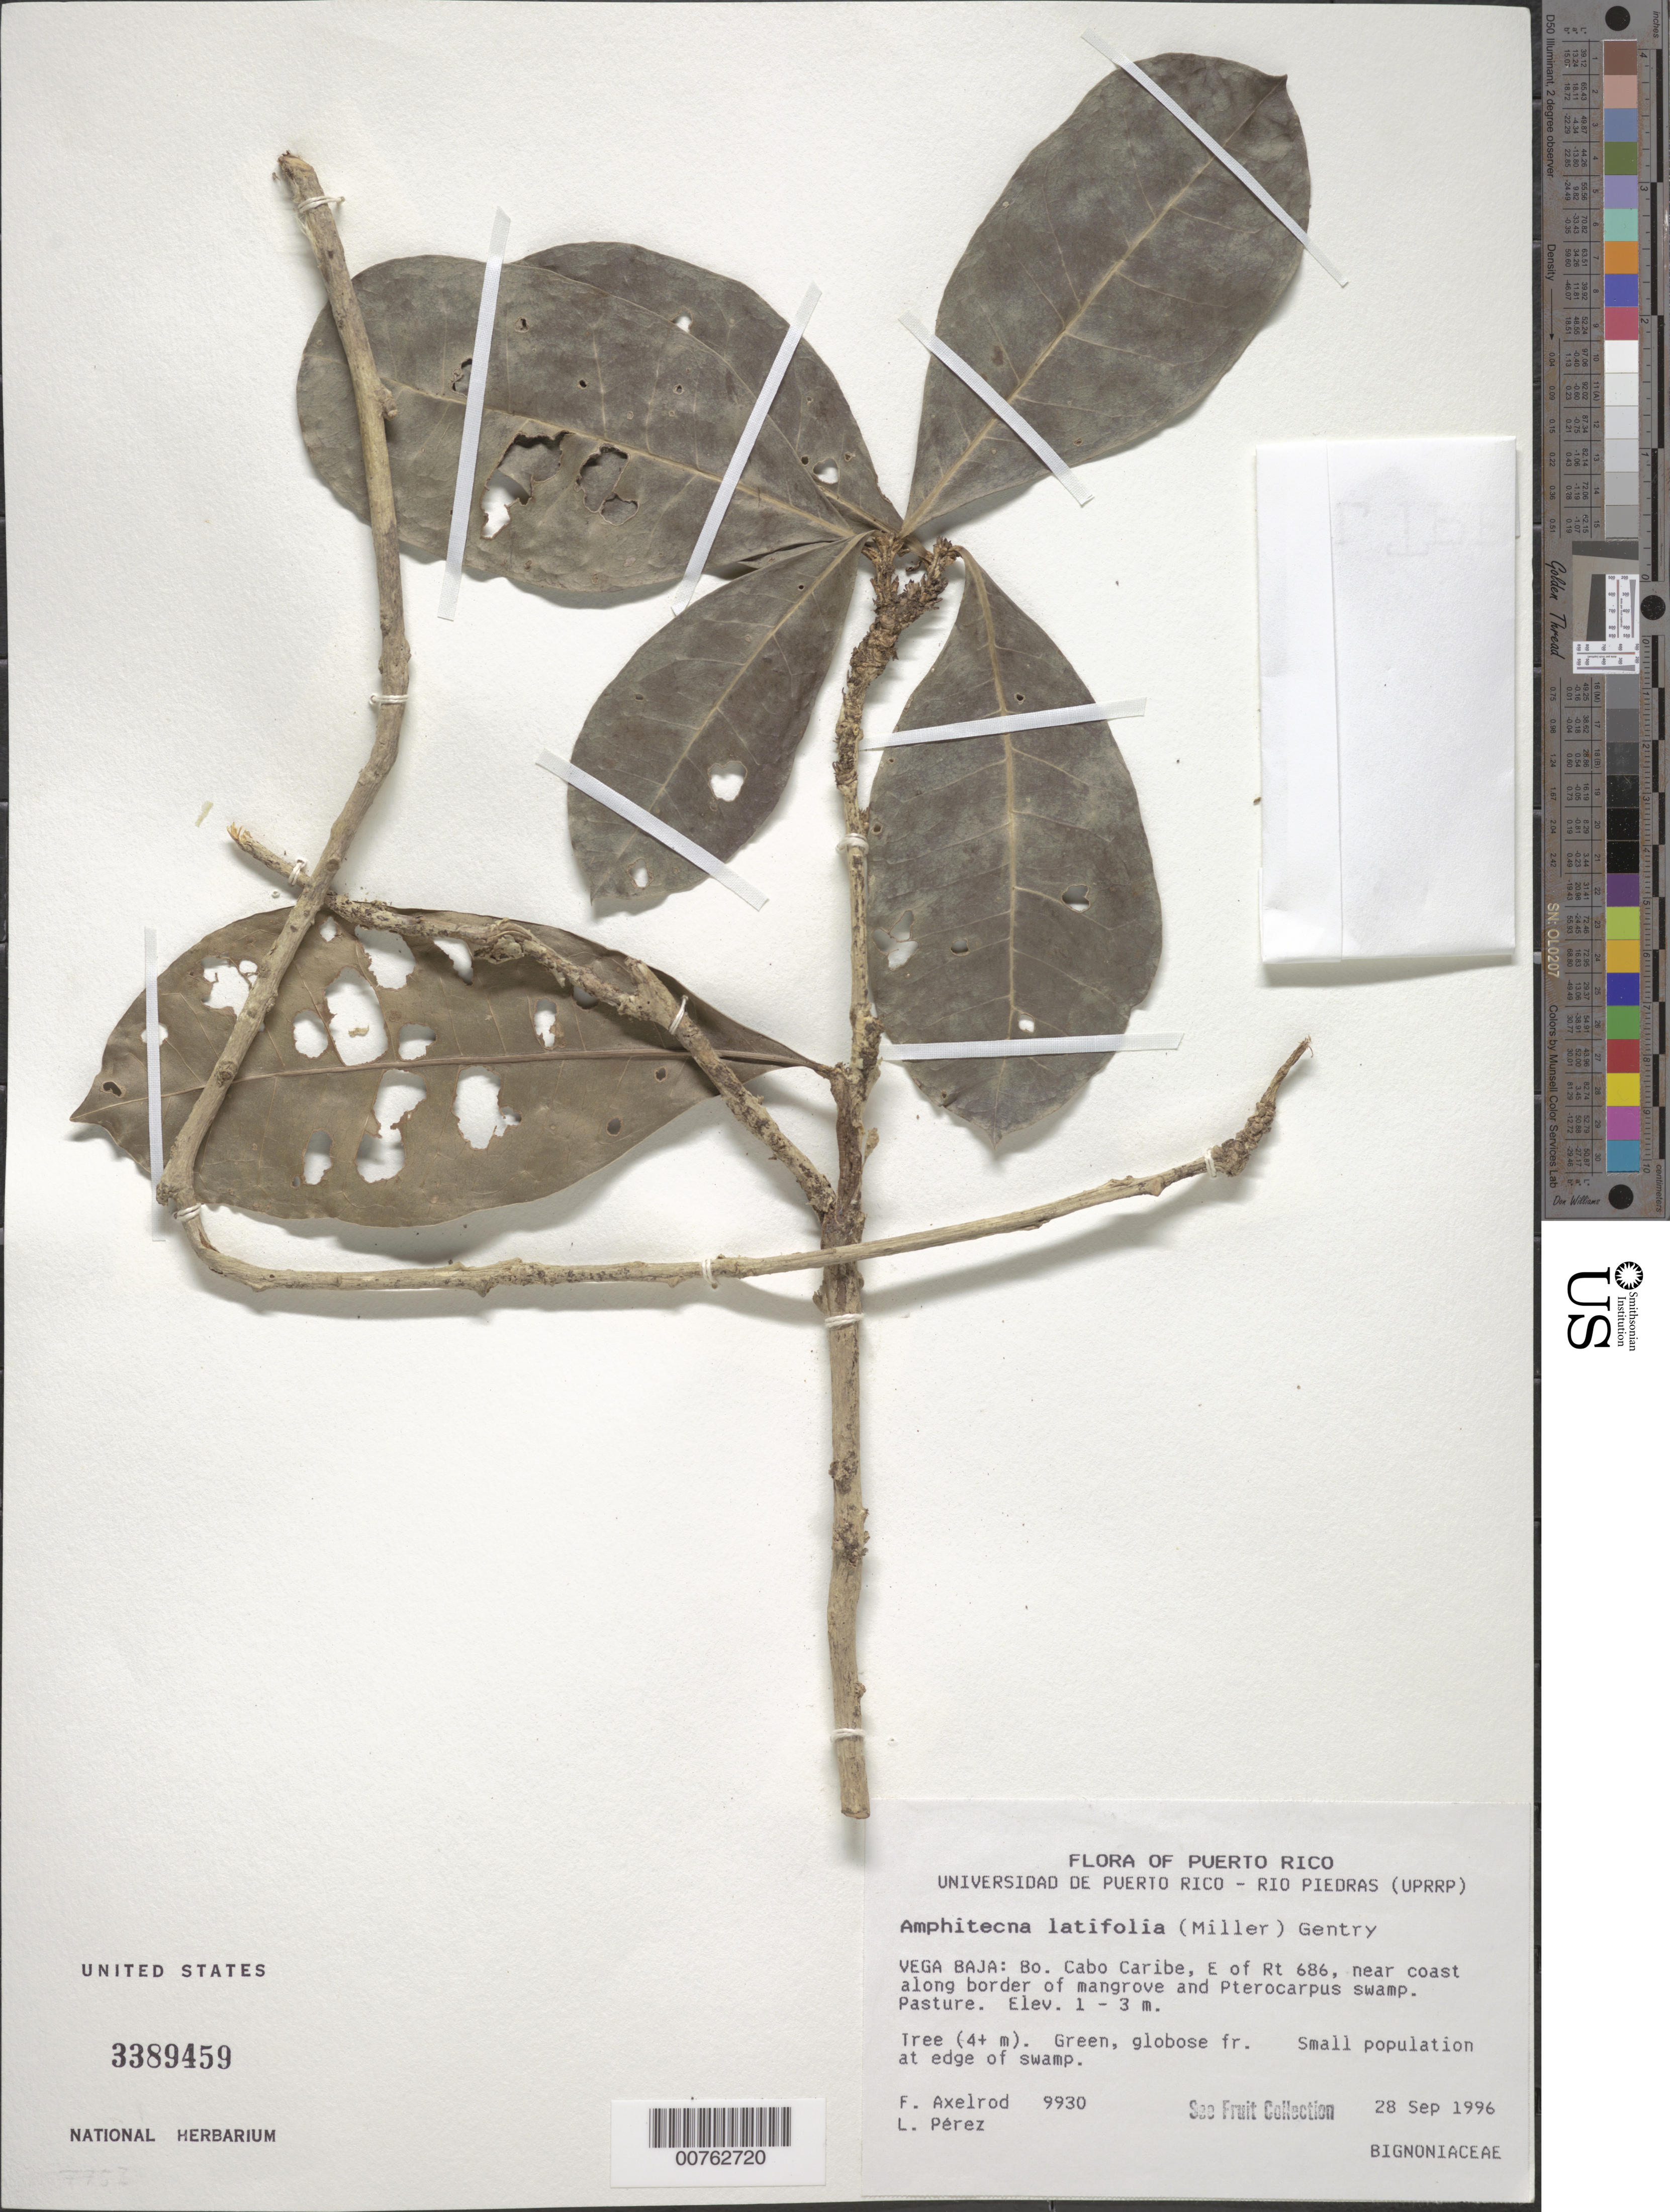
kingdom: Plantae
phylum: Tracheophyta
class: Magnoliopsida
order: Lamiales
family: Bignoniaceae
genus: Amphitecna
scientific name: Amphitecna latifolia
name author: (Mill.) A.H. Gentry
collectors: F. S. Axelrod & L. Perez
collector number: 9930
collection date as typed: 28 Sep 1996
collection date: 1996-09-28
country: Puerto Rico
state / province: Vega Baja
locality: Vega Baja: Bo. Cabo Caribe, E of Rte 686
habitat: Near coast along border of mangrove and Pterocarpus swamp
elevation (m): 1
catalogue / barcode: US 3389459